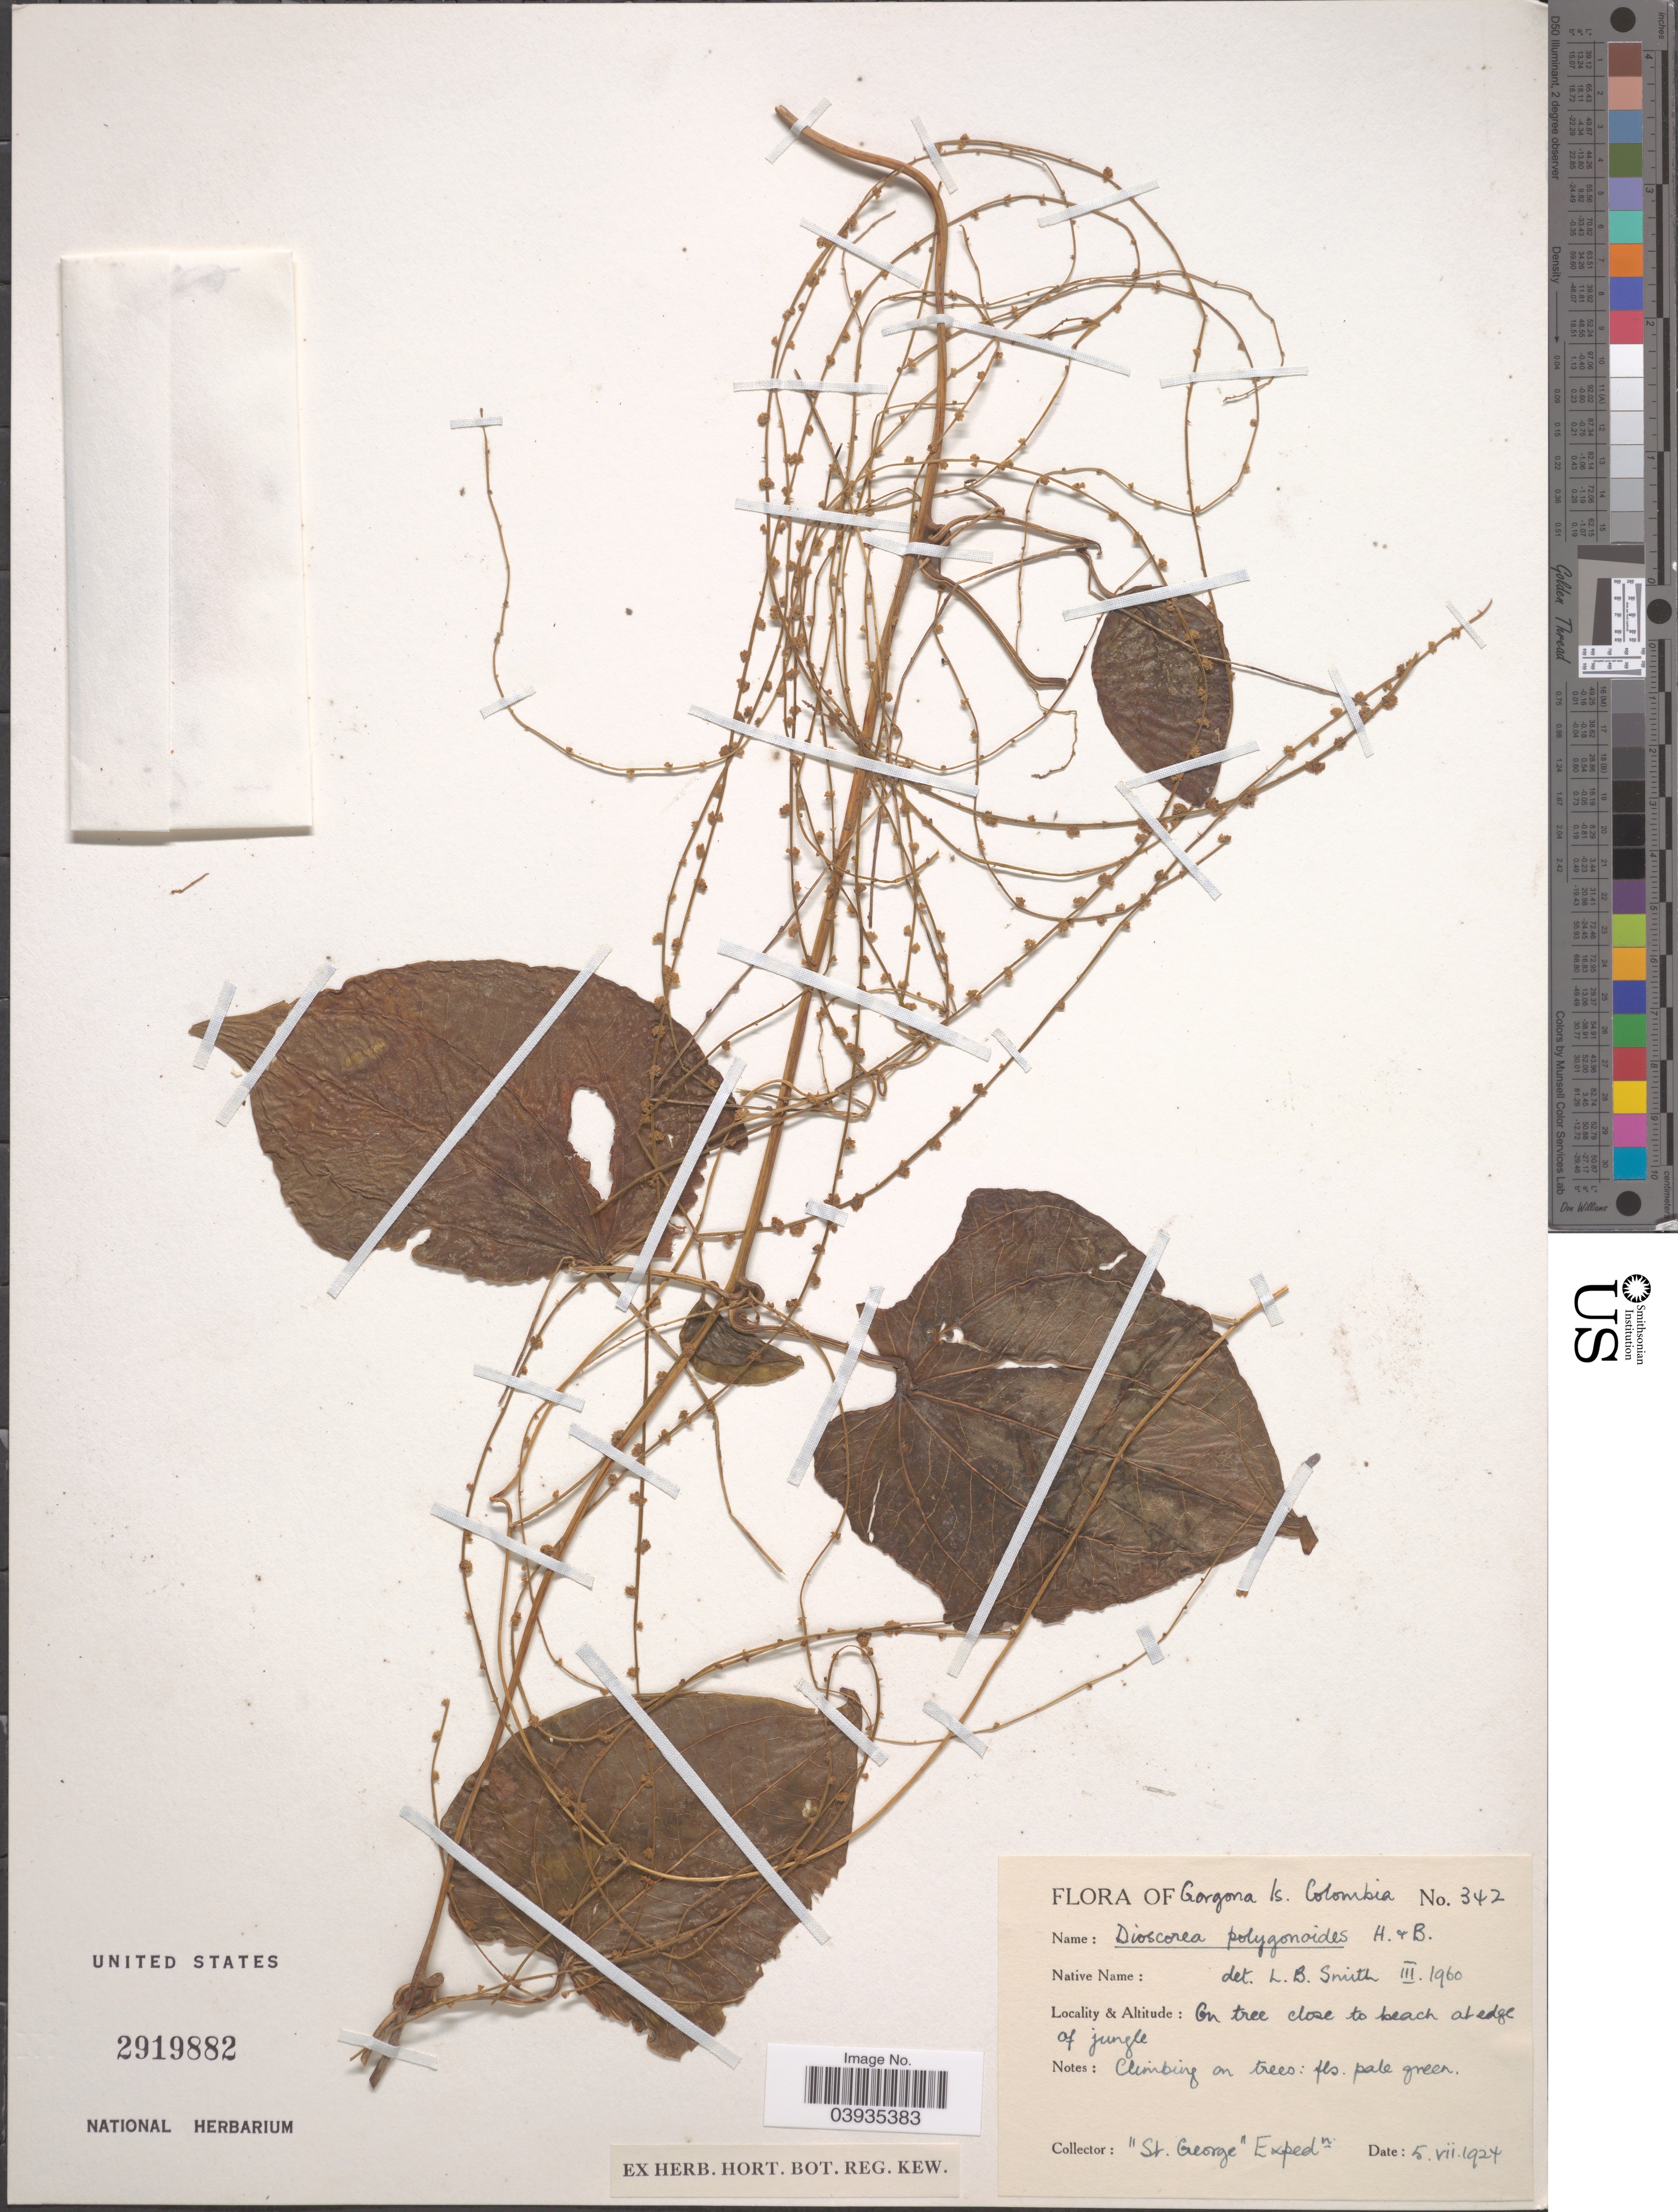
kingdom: Plantae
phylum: Tracheophyta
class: Liliopsida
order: Dioscoreales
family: Dioscoreaceae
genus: Dioscorea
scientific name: Dioscorea polygonoides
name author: Humb. & Bonpl. ex Willd.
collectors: St. George Exped.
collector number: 342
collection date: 1924-07-05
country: Colombia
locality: Gorgona Is. On tree close to beach at edge of jungle.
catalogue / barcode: US 2919882